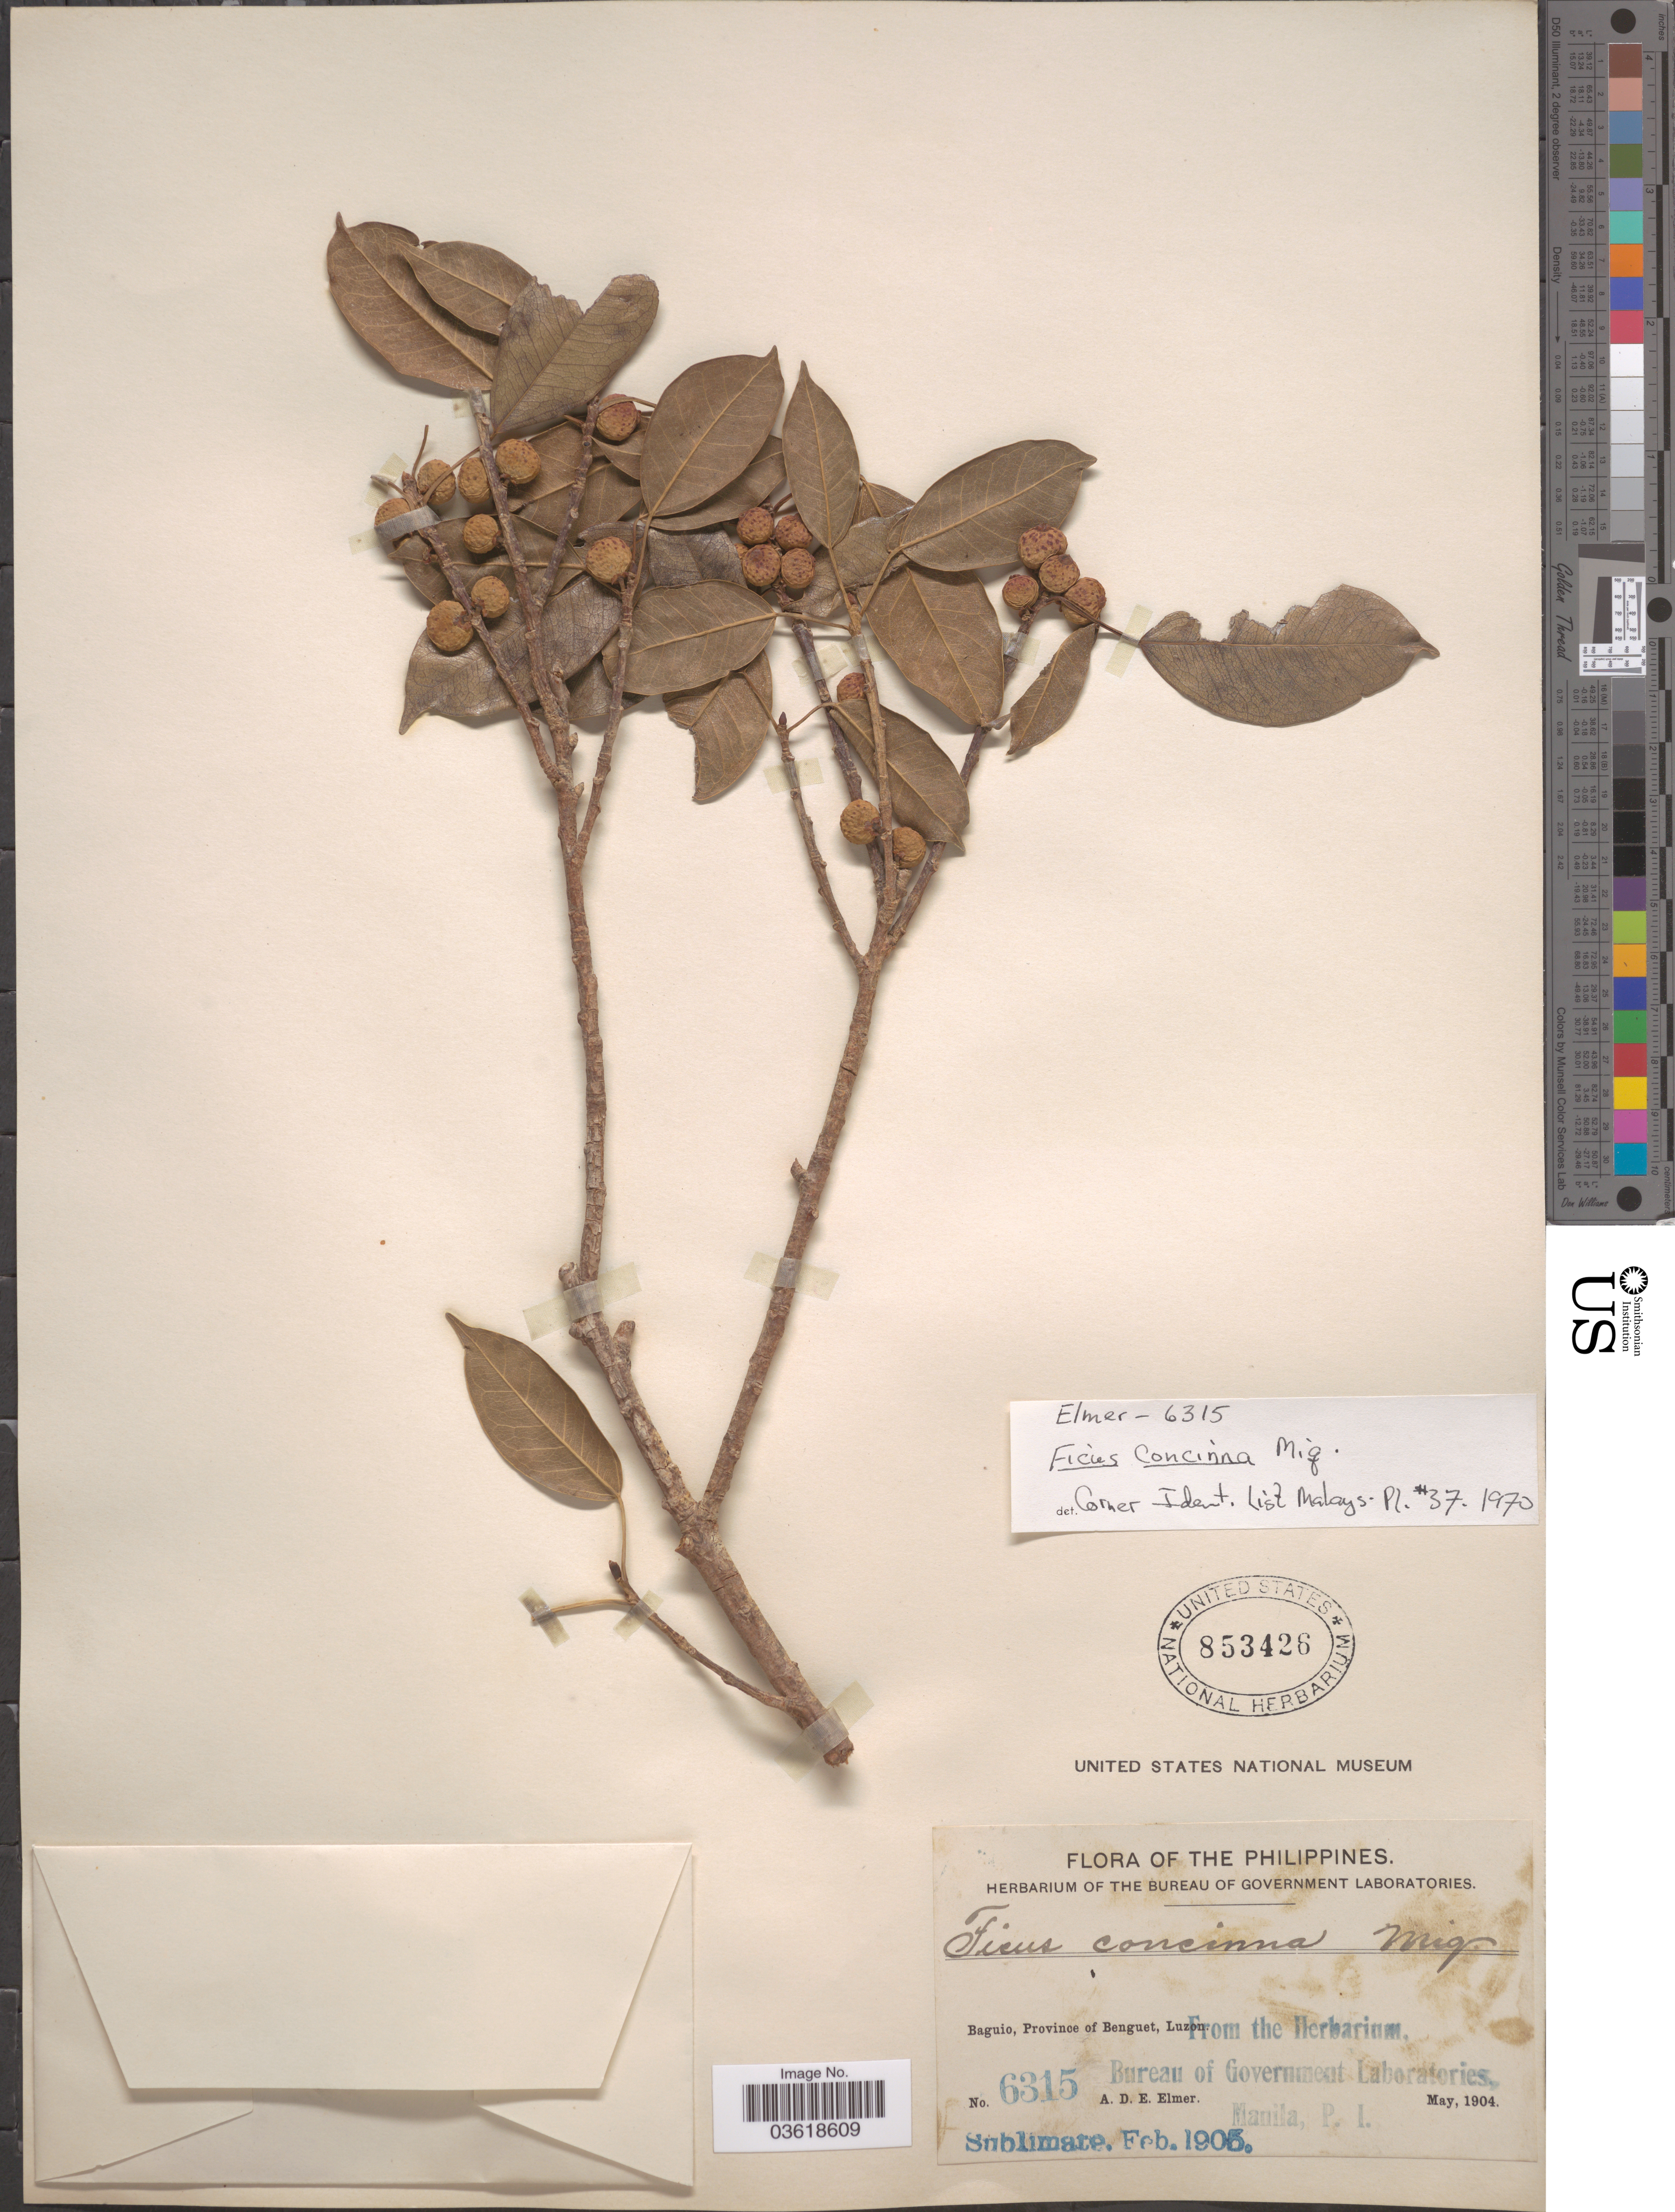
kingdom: Plantae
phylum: Tracheophyta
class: Magnoliopsida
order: Rosales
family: Moraceae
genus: Ficus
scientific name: Ficus concinna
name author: Miq.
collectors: A. D. E. Elmer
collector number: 6315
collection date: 1904-05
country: Philippines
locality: Baguio, Province of Benguet, Luzon.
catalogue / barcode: US 853426